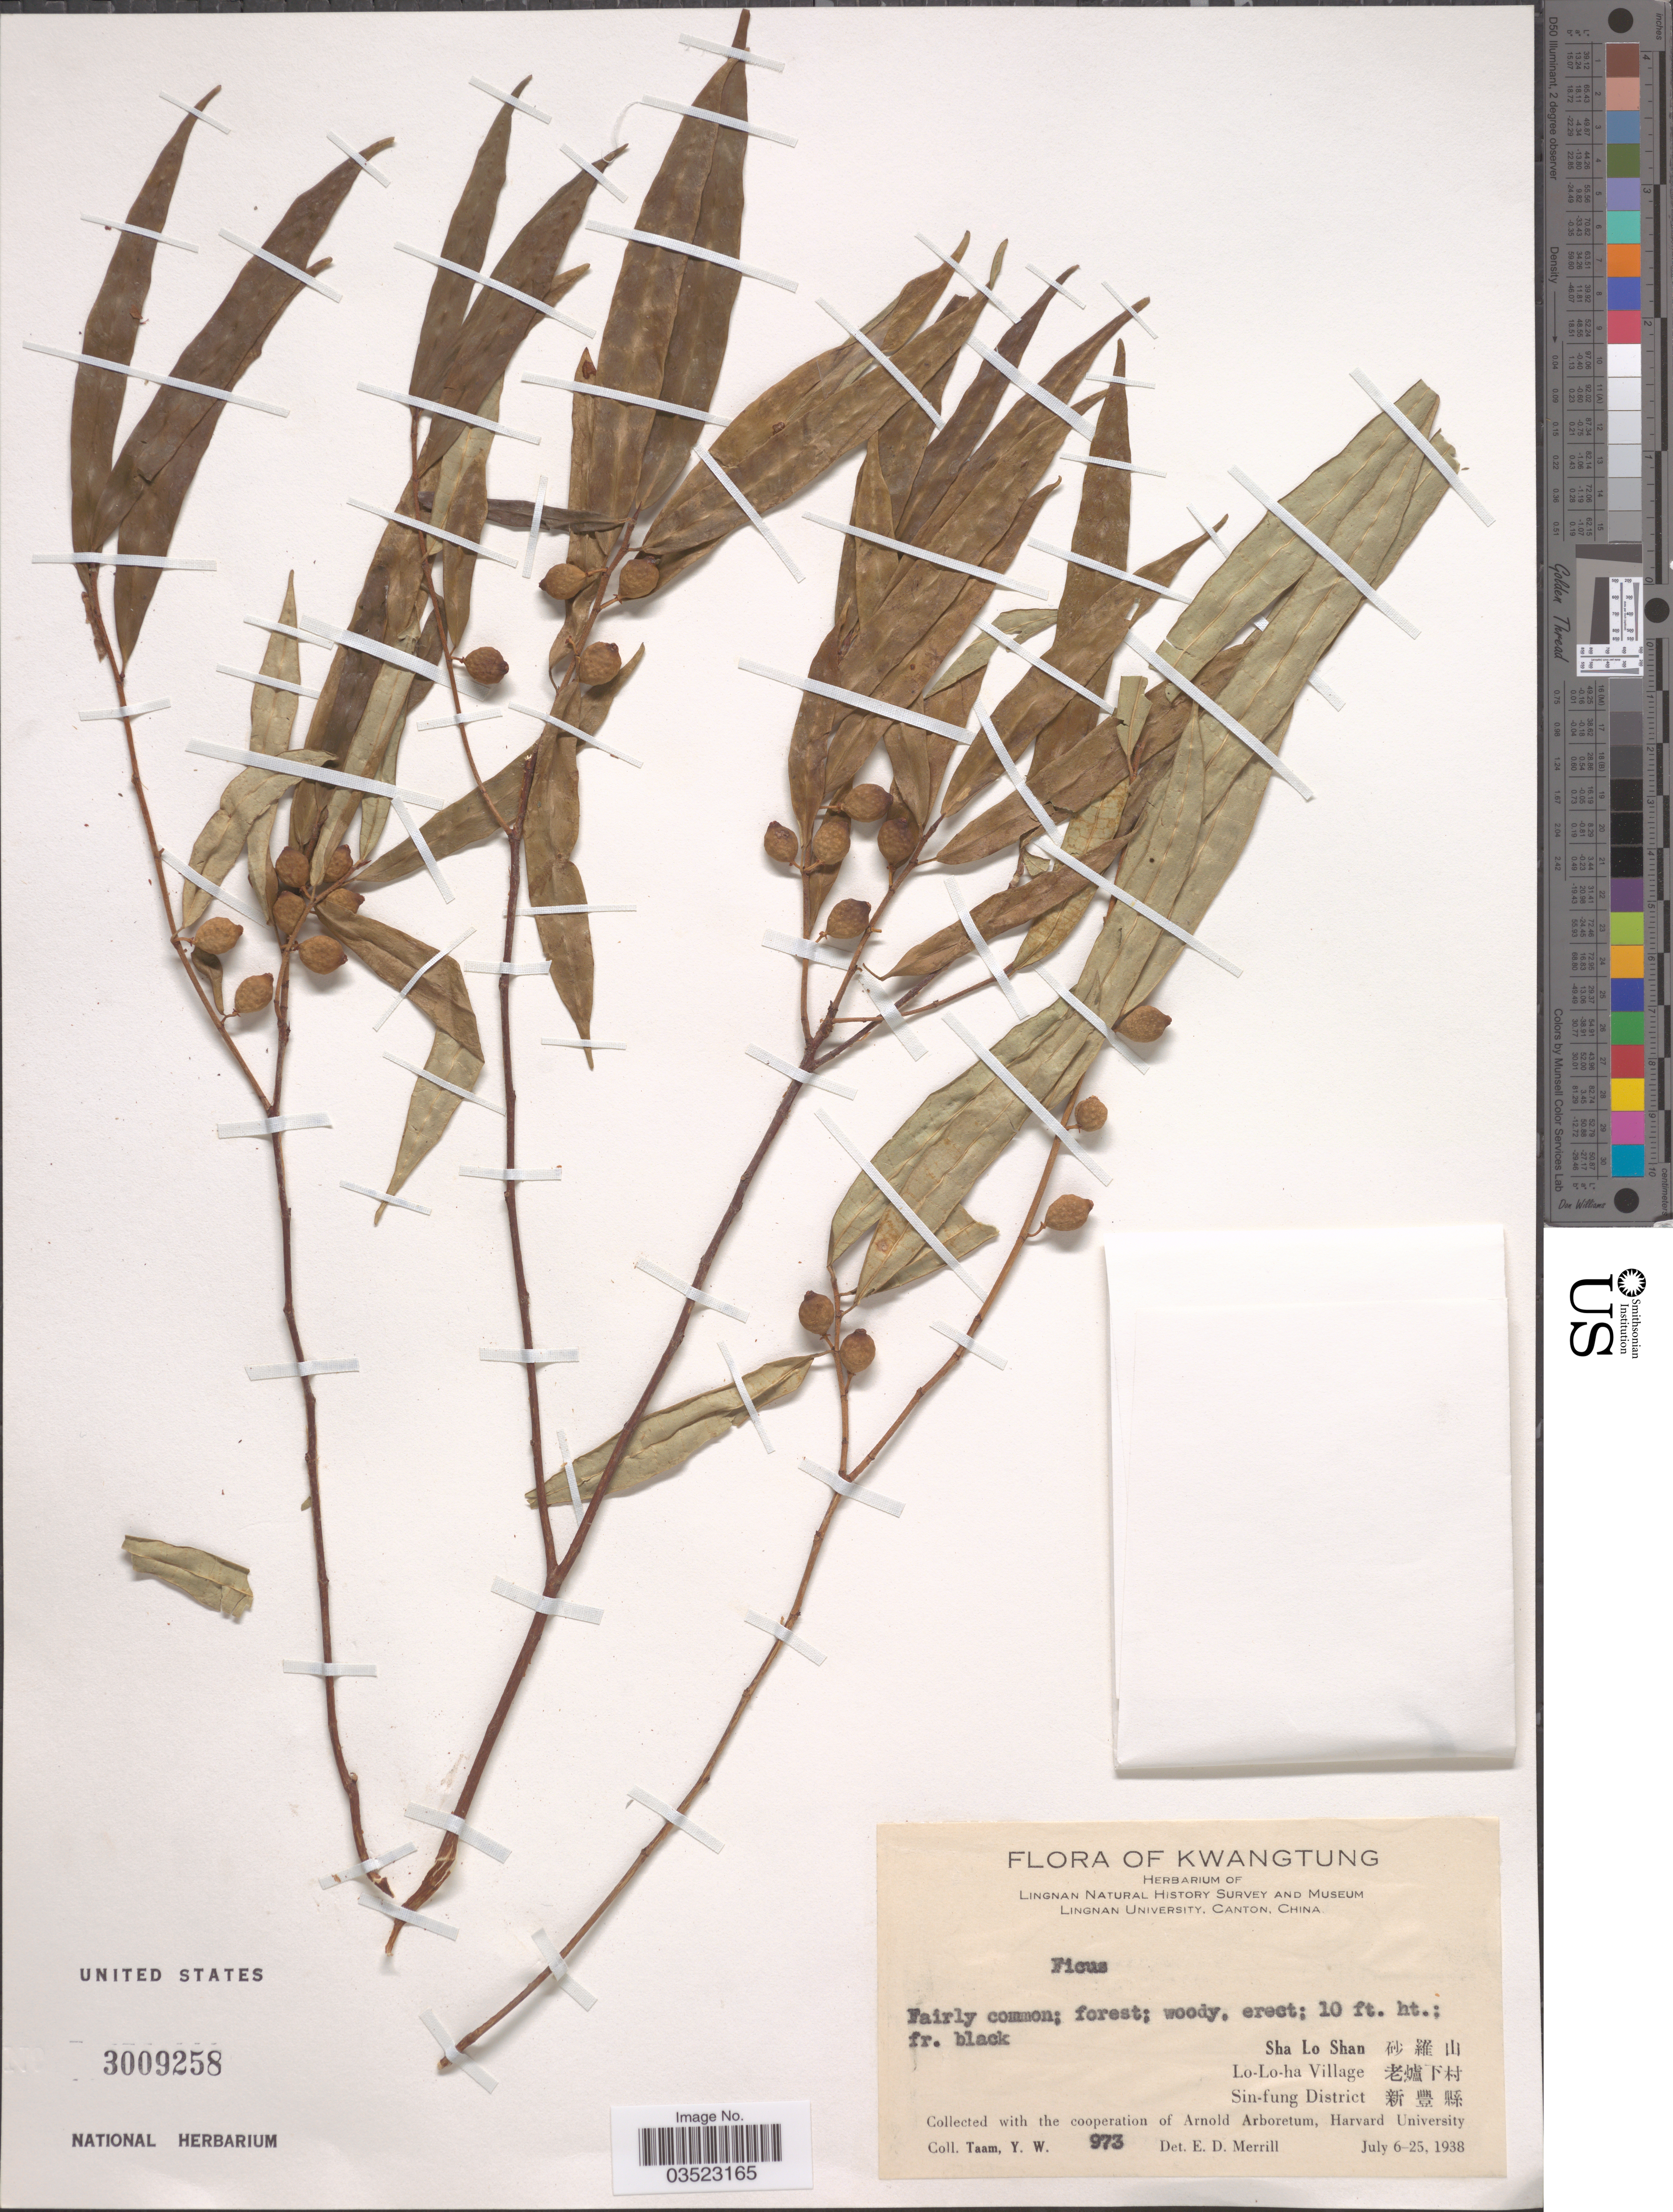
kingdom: Plantae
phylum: Tracheophyta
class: Magnoliopsida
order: Rosales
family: Moraceae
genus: Ficus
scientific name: Ficus sp.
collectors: Y. W. Taam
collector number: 973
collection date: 1938-07-06/1938-07-25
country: China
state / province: Guangdong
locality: Kwangtung. Lingnan Natural History Survey and Museum Lingnan University. Sha Lo Shan X. Lo-Lo-ha Village X. Sin-fung District X.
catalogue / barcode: US 3009258